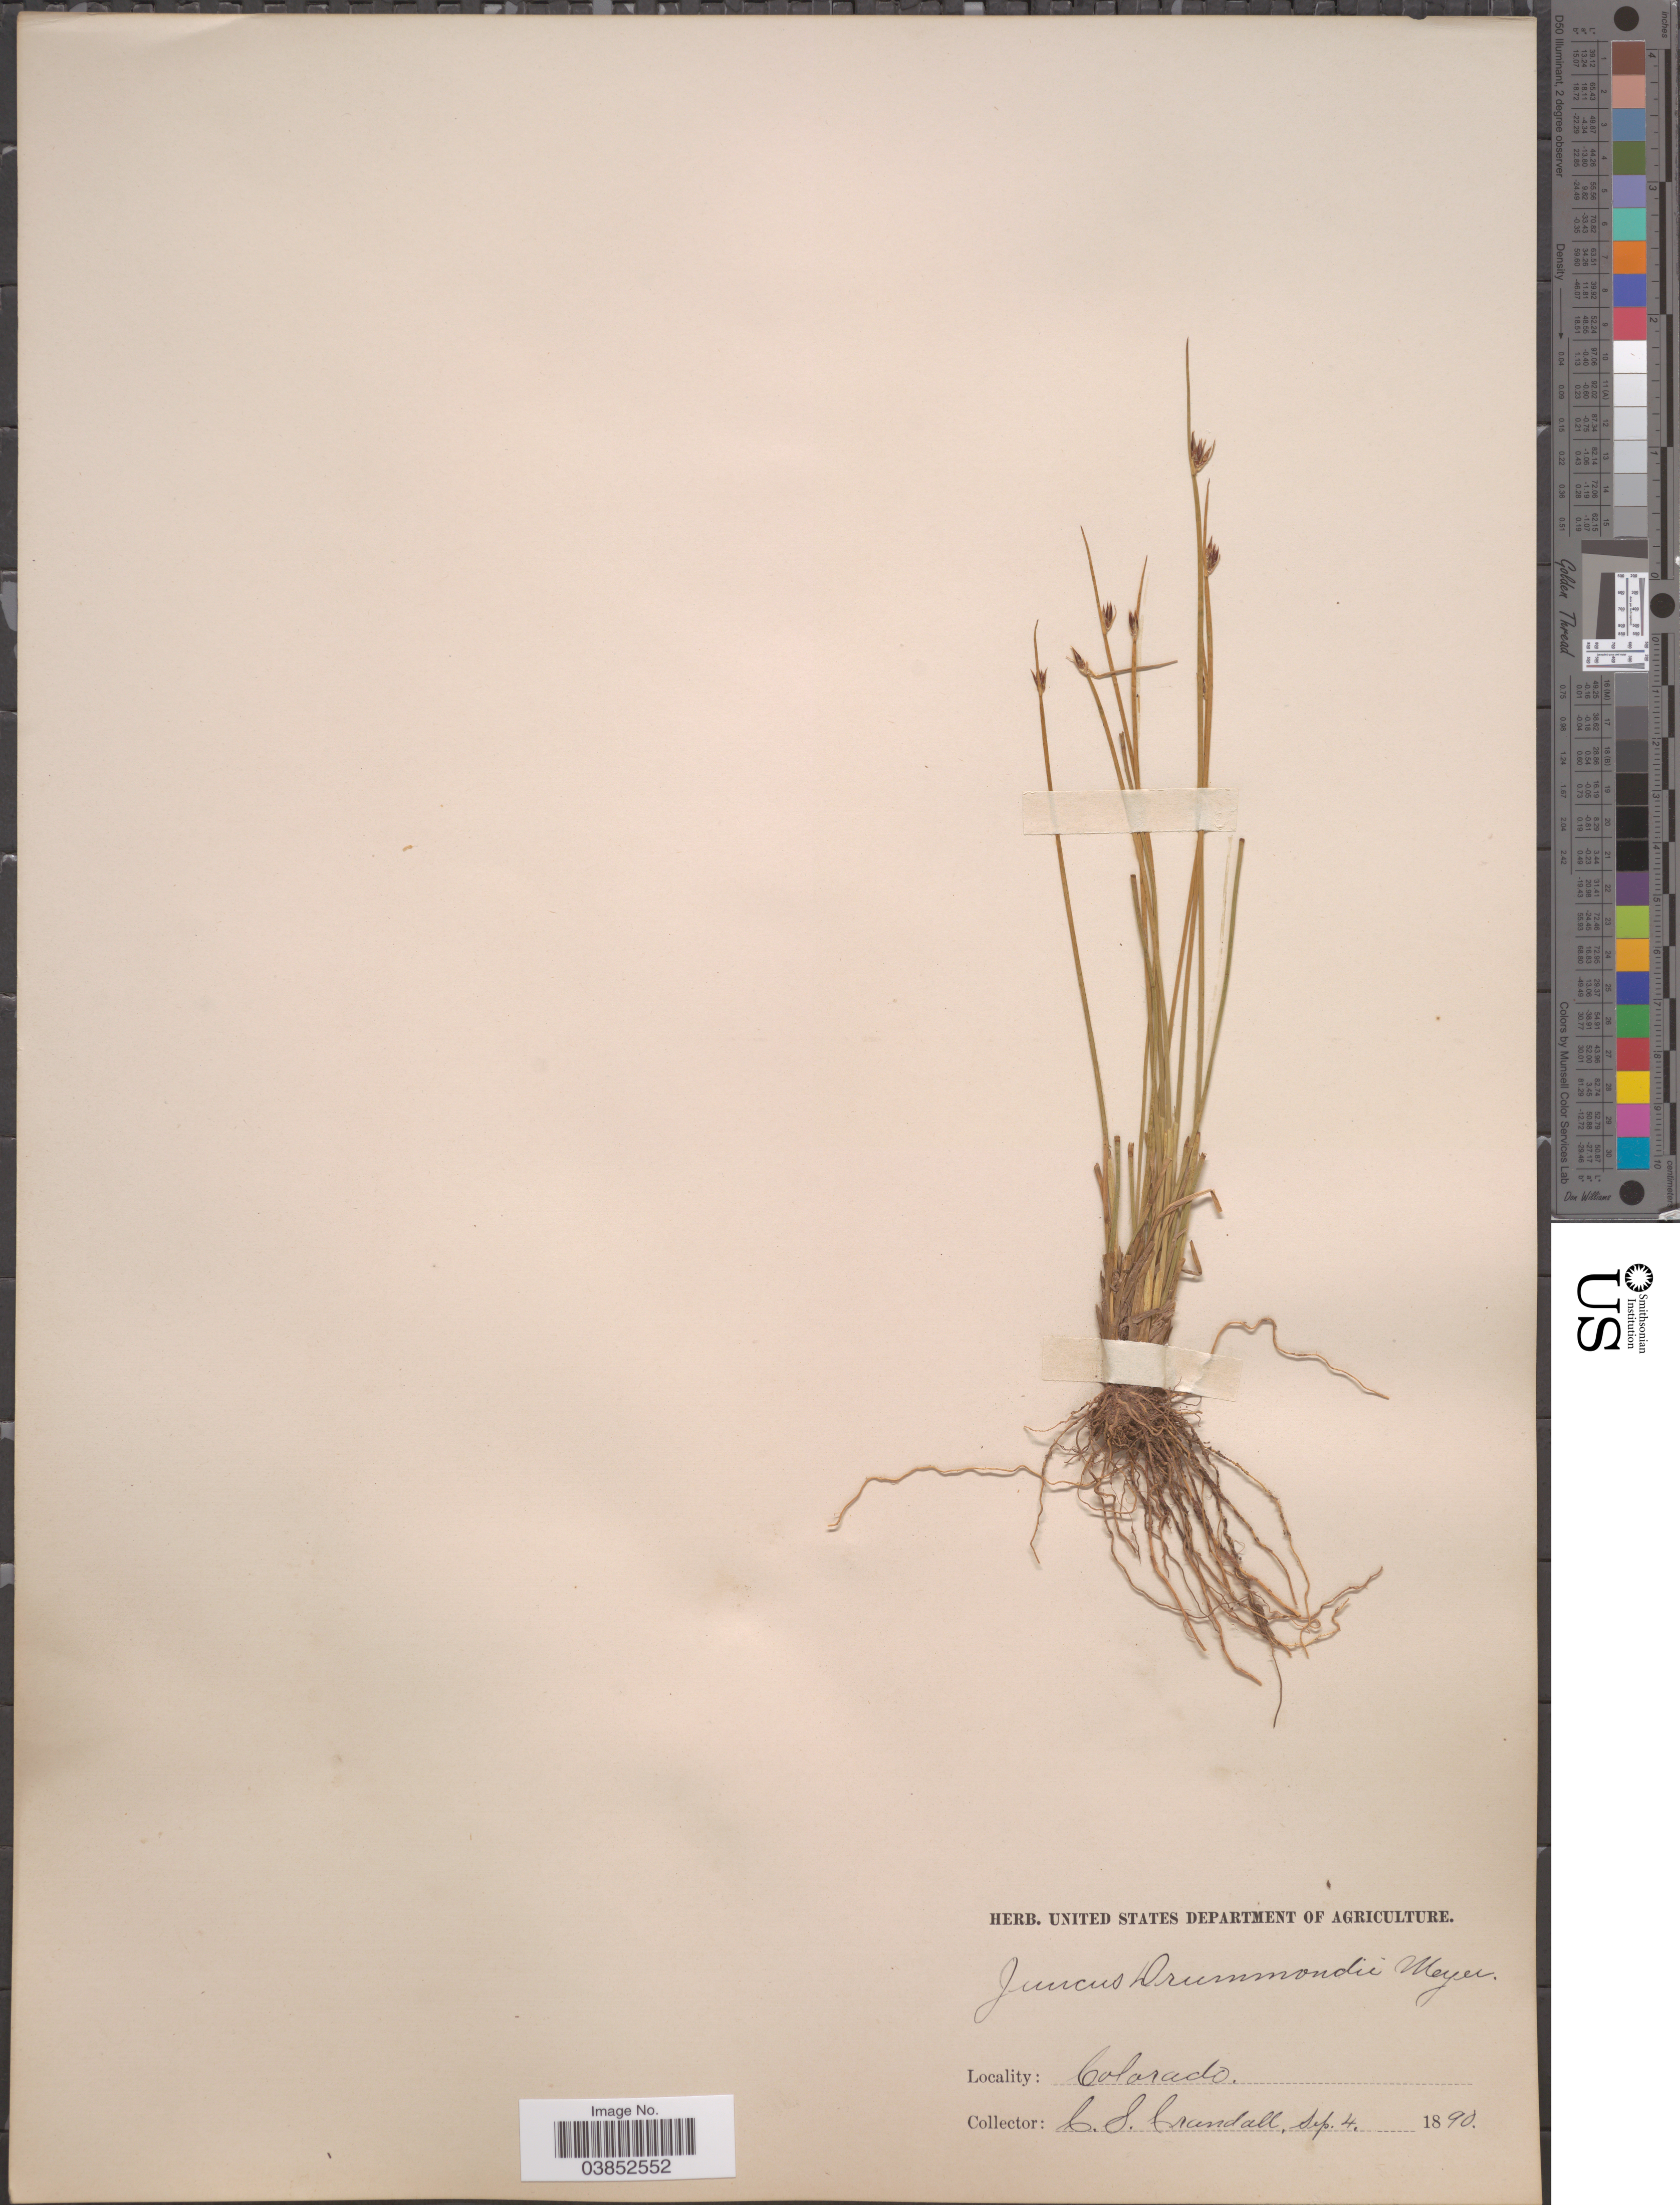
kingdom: Plantae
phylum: Tracheophyta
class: Liliopsida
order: Poales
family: Juncaceae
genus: Juncus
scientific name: Juncus drummondii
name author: E. Mey.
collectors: C. Crandall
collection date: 1890-09-04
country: United States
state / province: Colorado